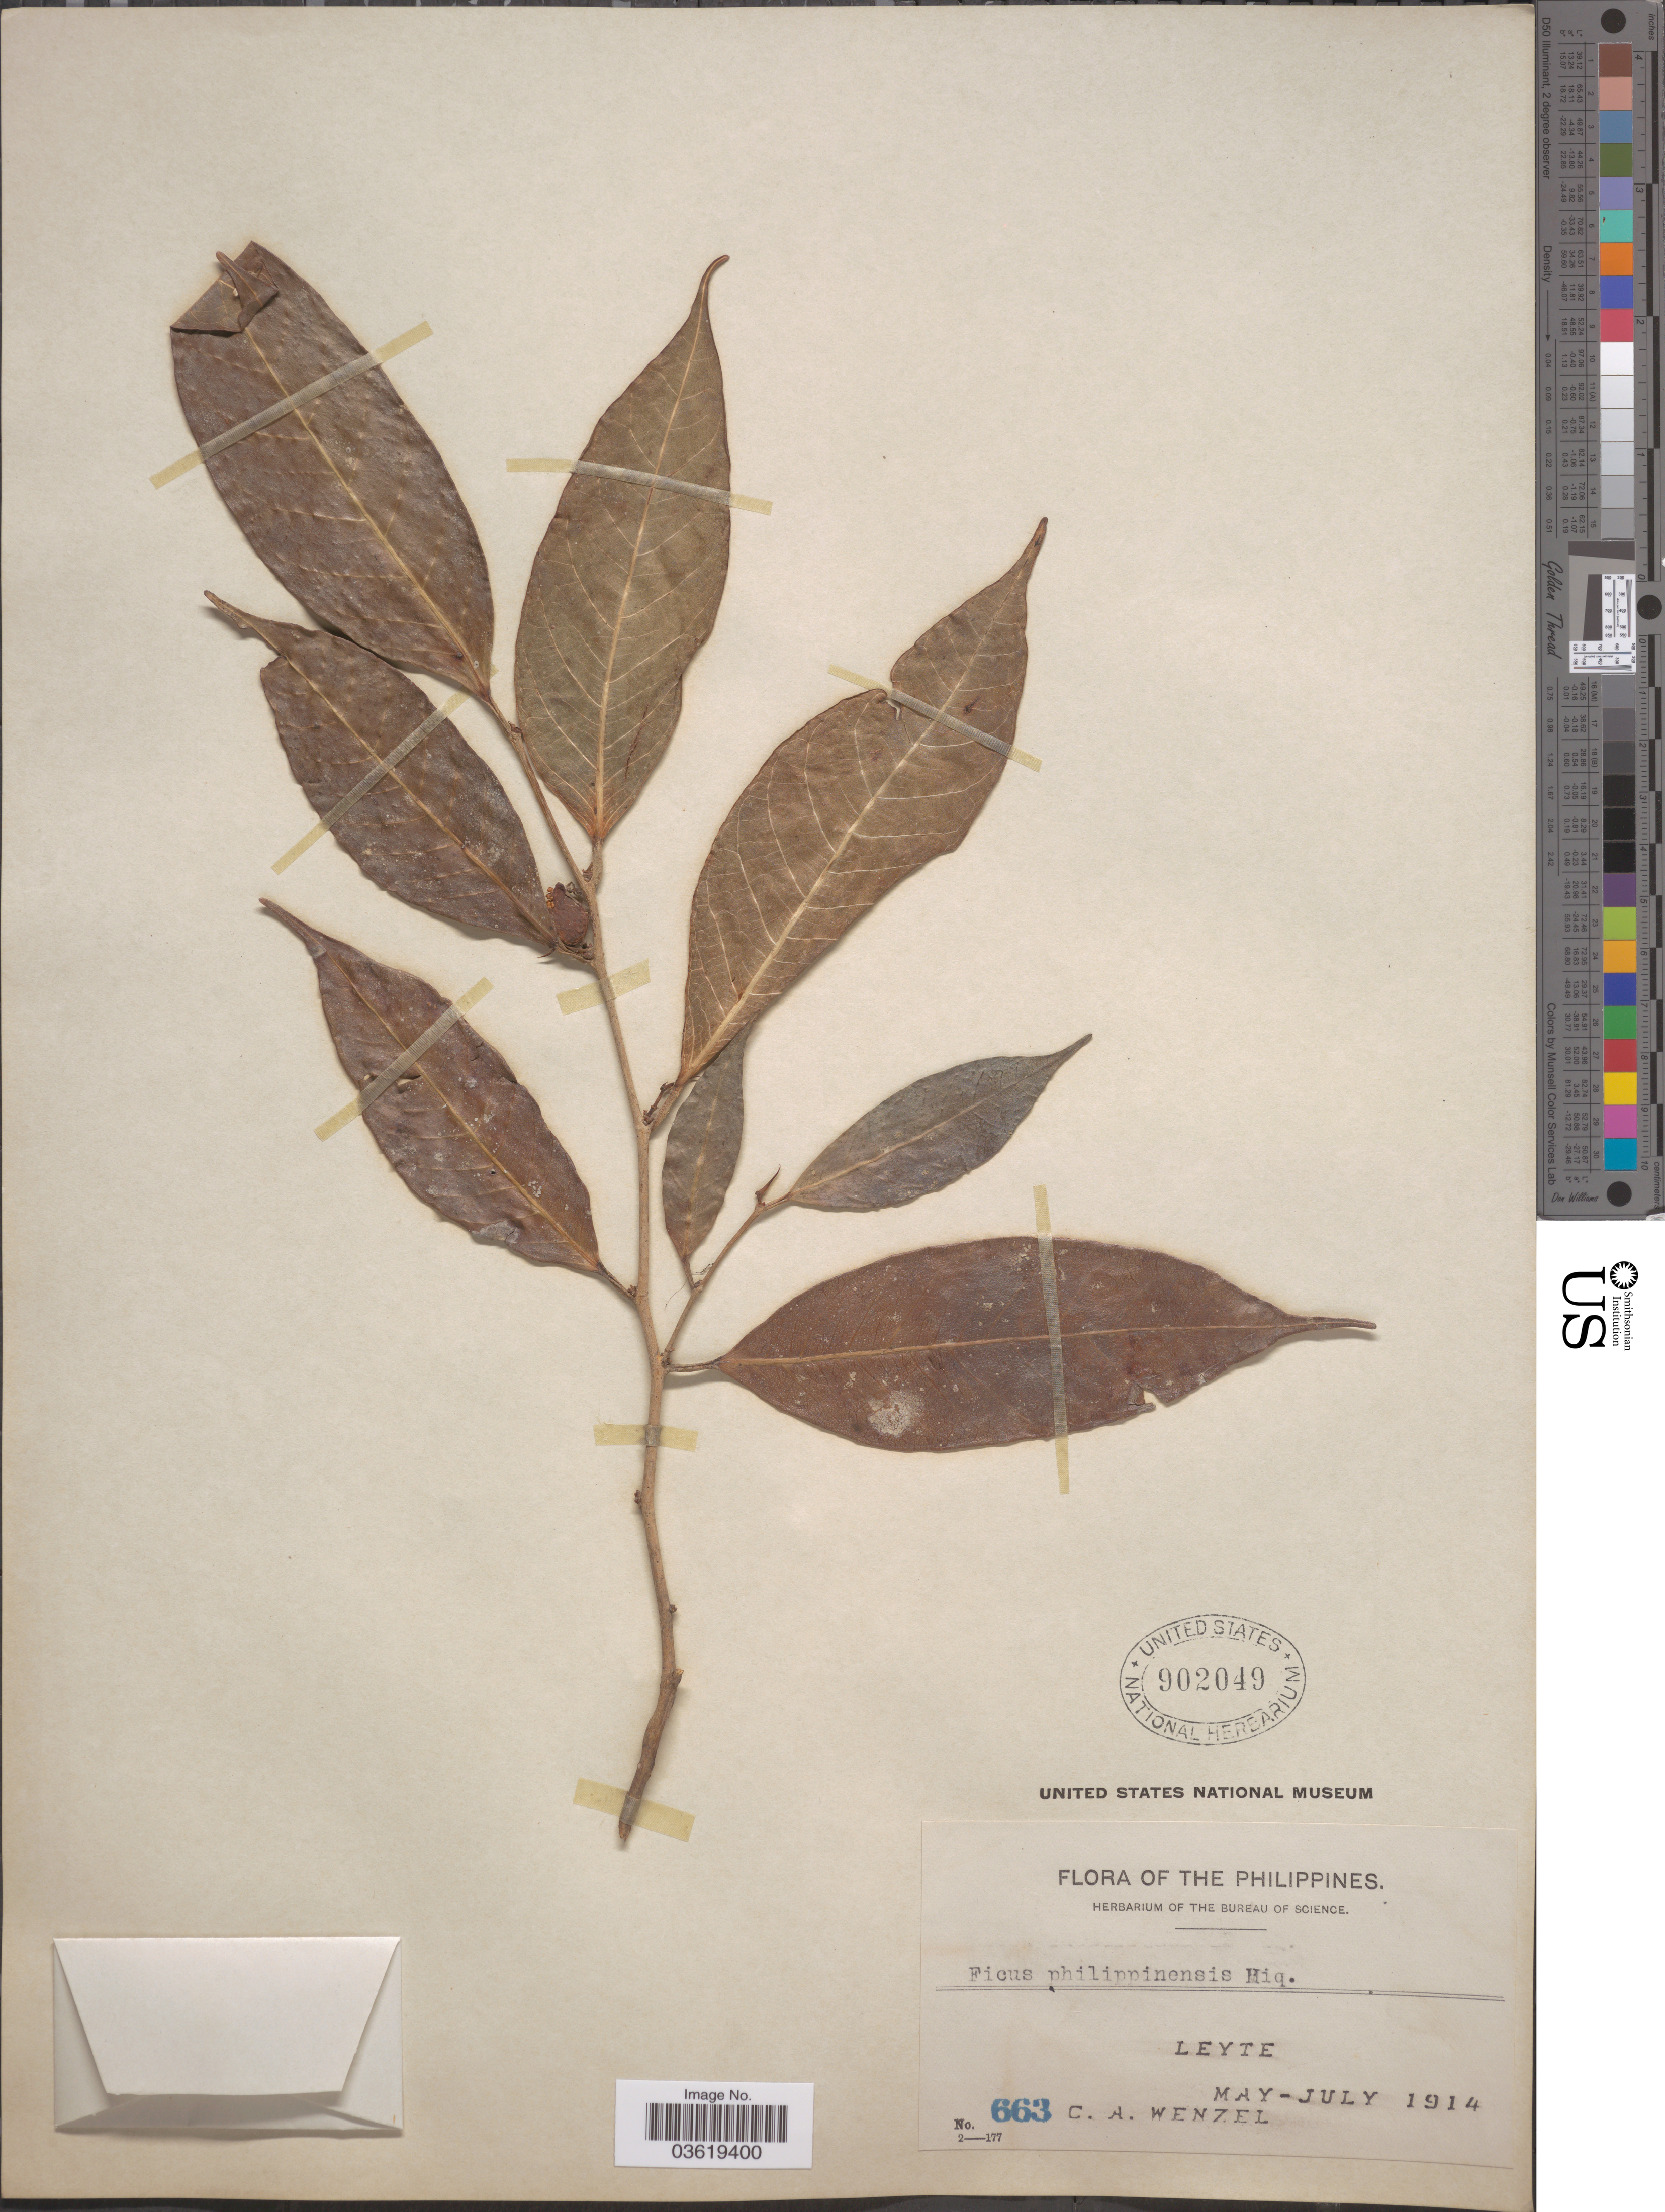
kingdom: Plantae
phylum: Tracheophyta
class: Magnoliopsida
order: Rosales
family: Moraceae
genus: Ficus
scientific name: Ficus philippinensis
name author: Miq.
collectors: C. Wenzel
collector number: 663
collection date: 1914-05/1914-07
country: Philippines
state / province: Eastern Visayas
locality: Leyte.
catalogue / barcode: US 902049